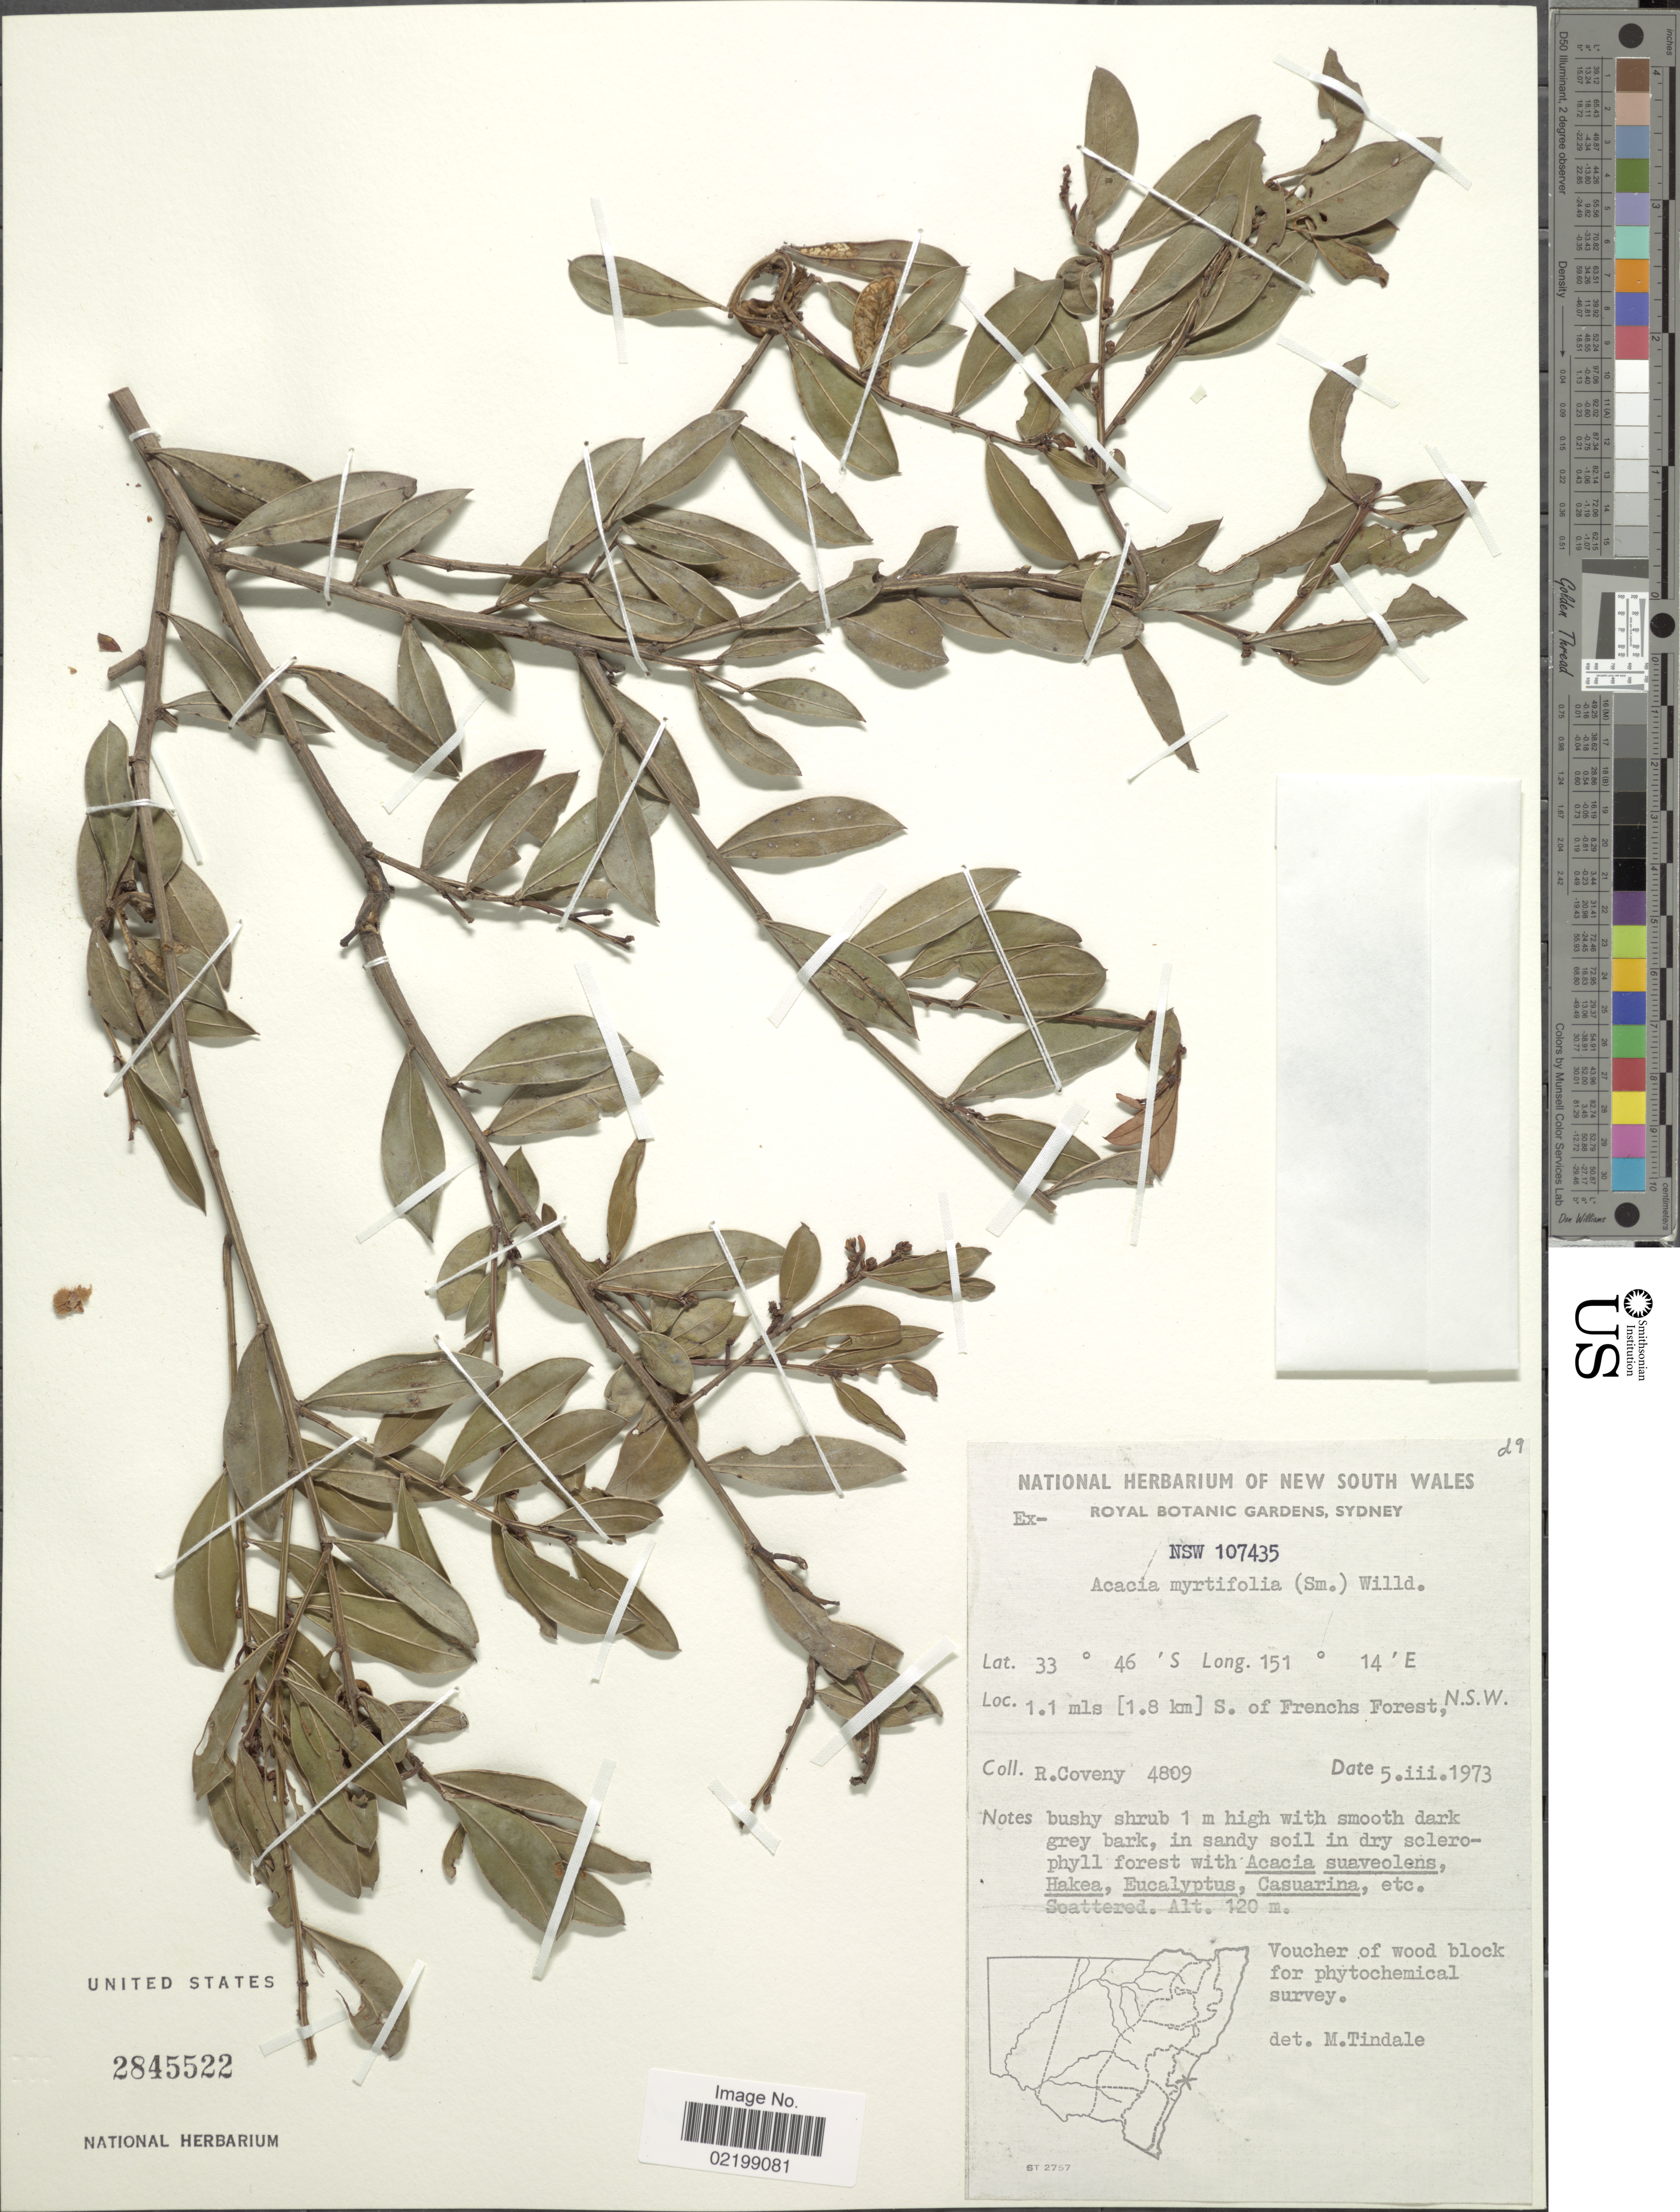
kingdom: Plantae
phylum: Tracheophyta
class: Magnoliopsida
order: Fabales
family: Fabaceae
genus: Acacia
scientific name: Acacia myrtifolia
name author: (Sm.) Willd.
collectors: R. Coveny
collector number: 4809/107435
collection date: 1973-03-05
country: Australia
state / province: New South Wales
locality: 1.1 mls (1.8 km) S. of Frenchs Forest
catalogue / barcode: US 2845522